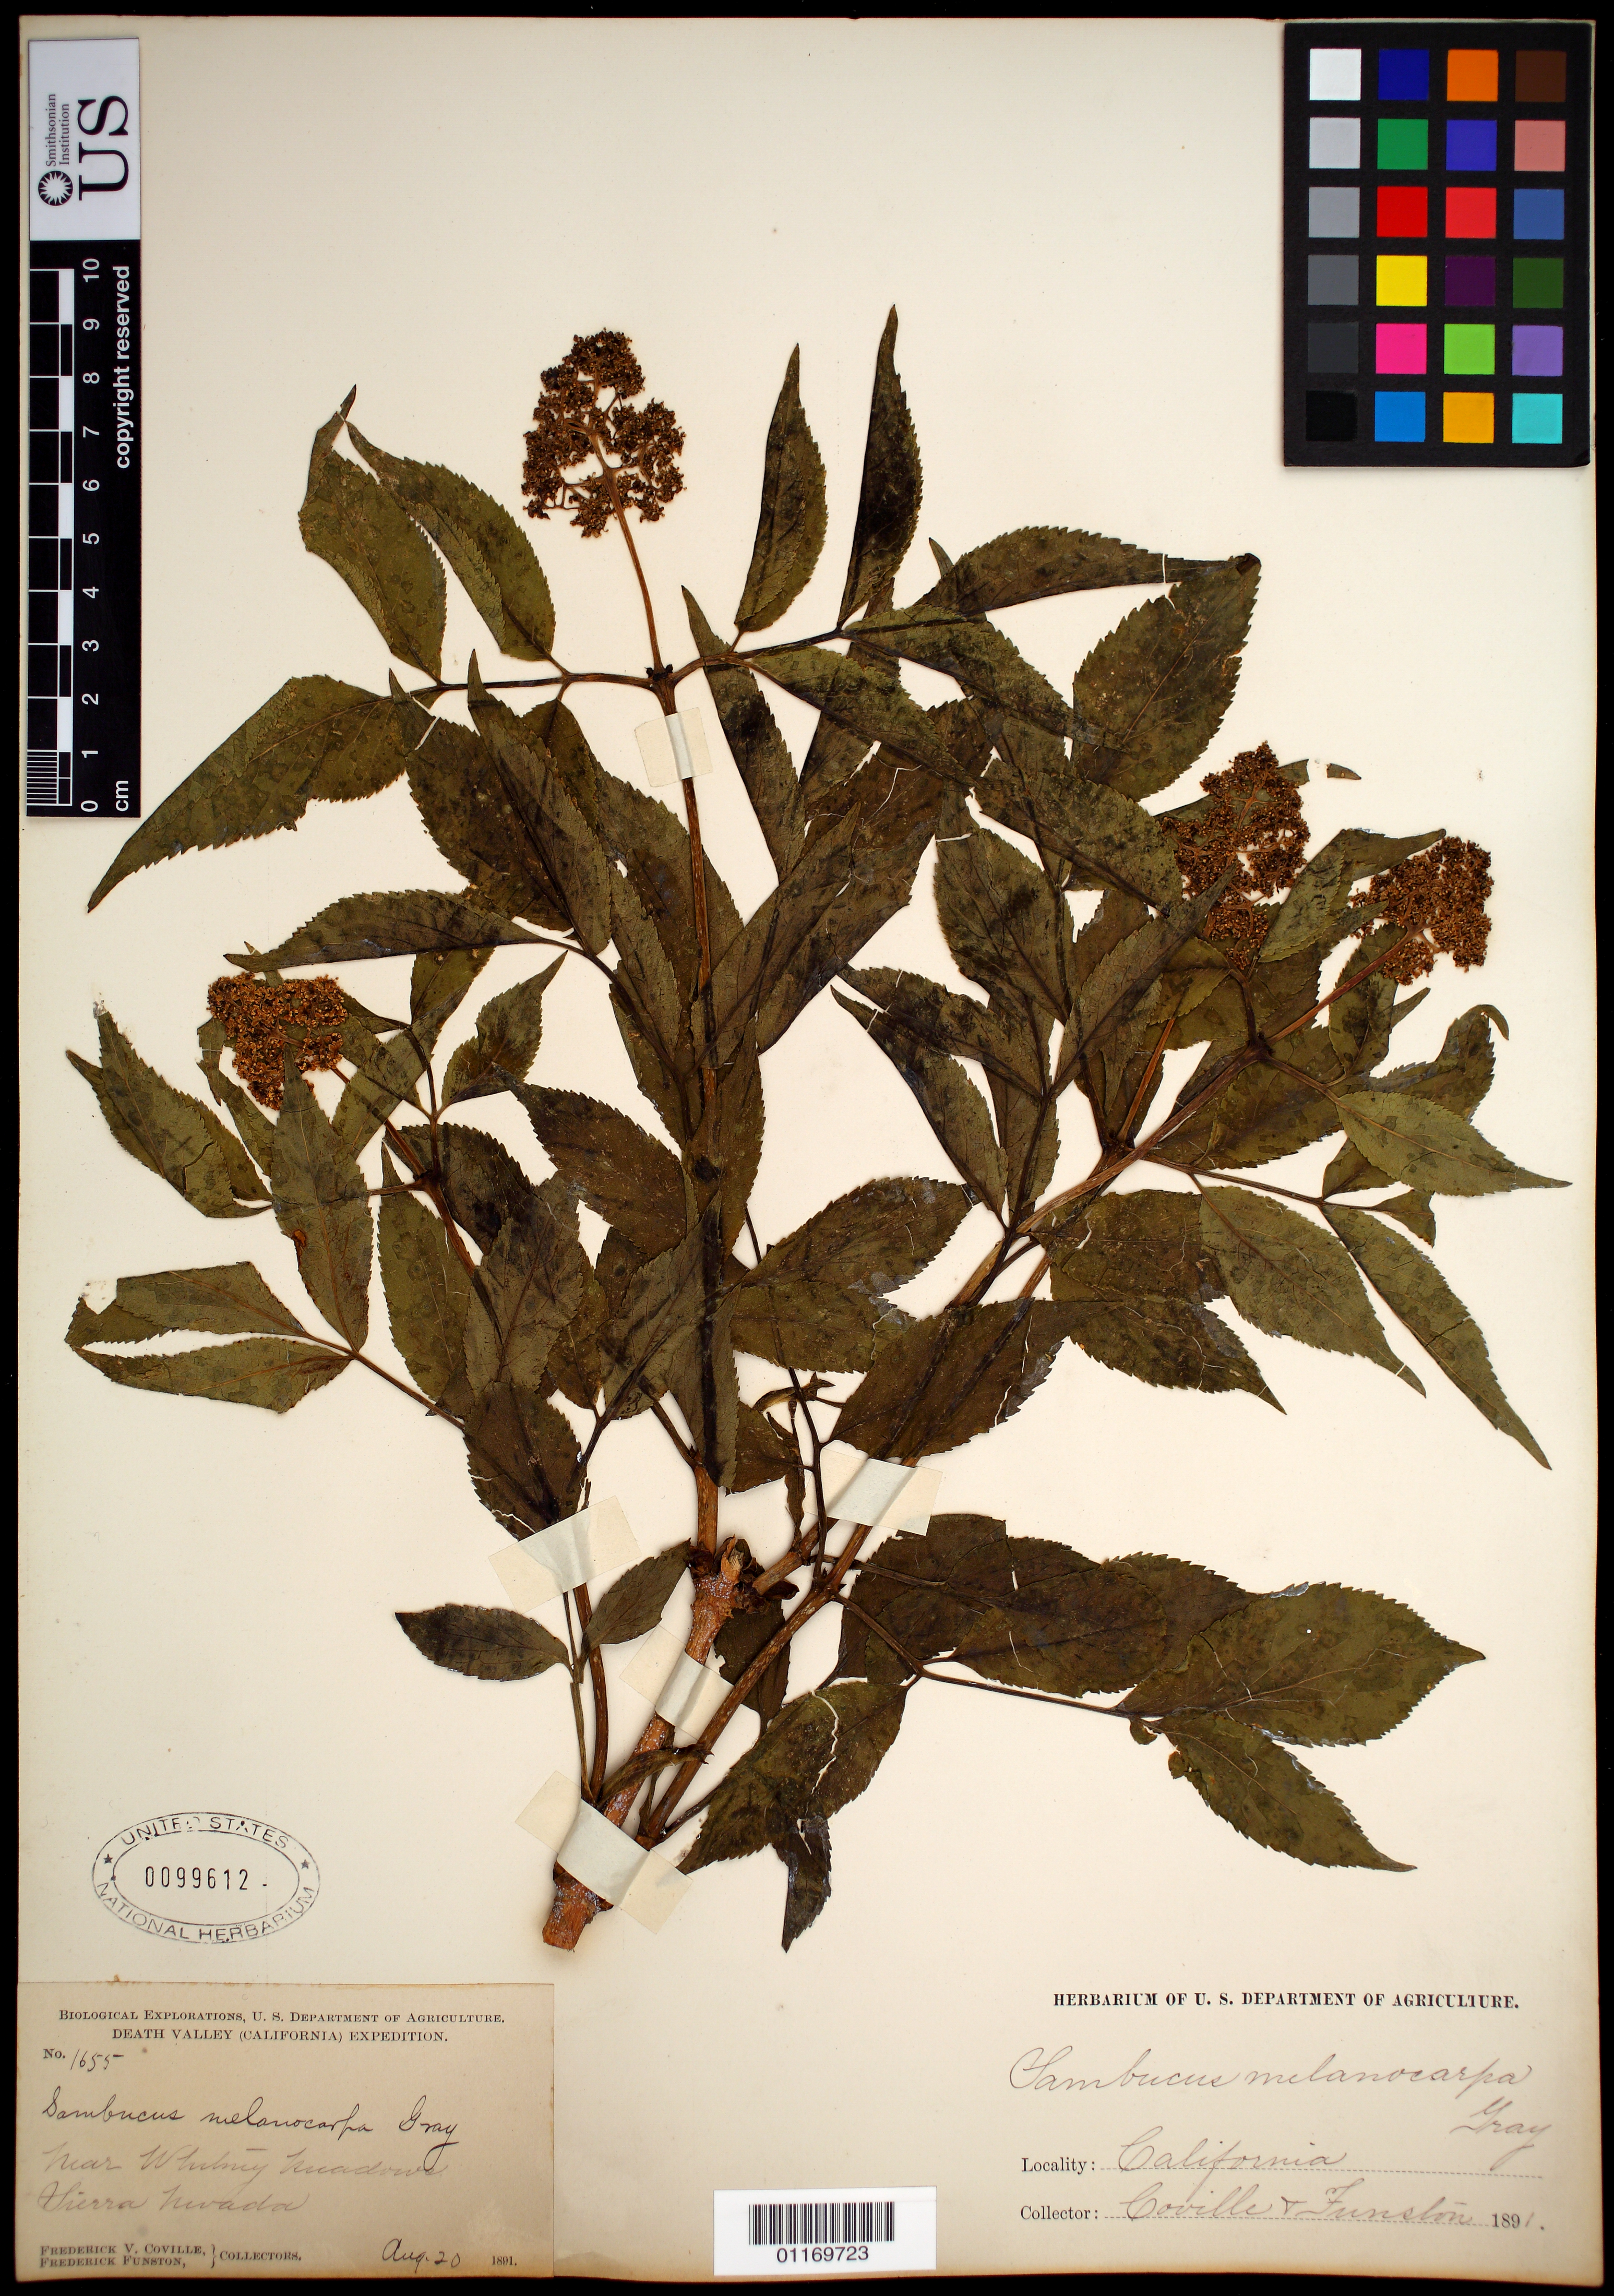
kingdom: Plantae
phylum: Tracheophyta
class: Magnoliopsida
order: Dipsacales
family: Viburnaceae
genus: Sambucus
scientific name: Sambucus melanocarpa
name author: A. Gray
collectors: F. V. Coville & F. Funston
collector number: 1655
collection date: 1891-08-20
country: United States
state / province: California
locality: near Whitney Meadows, Sierra Nevada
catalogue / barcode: US 99612